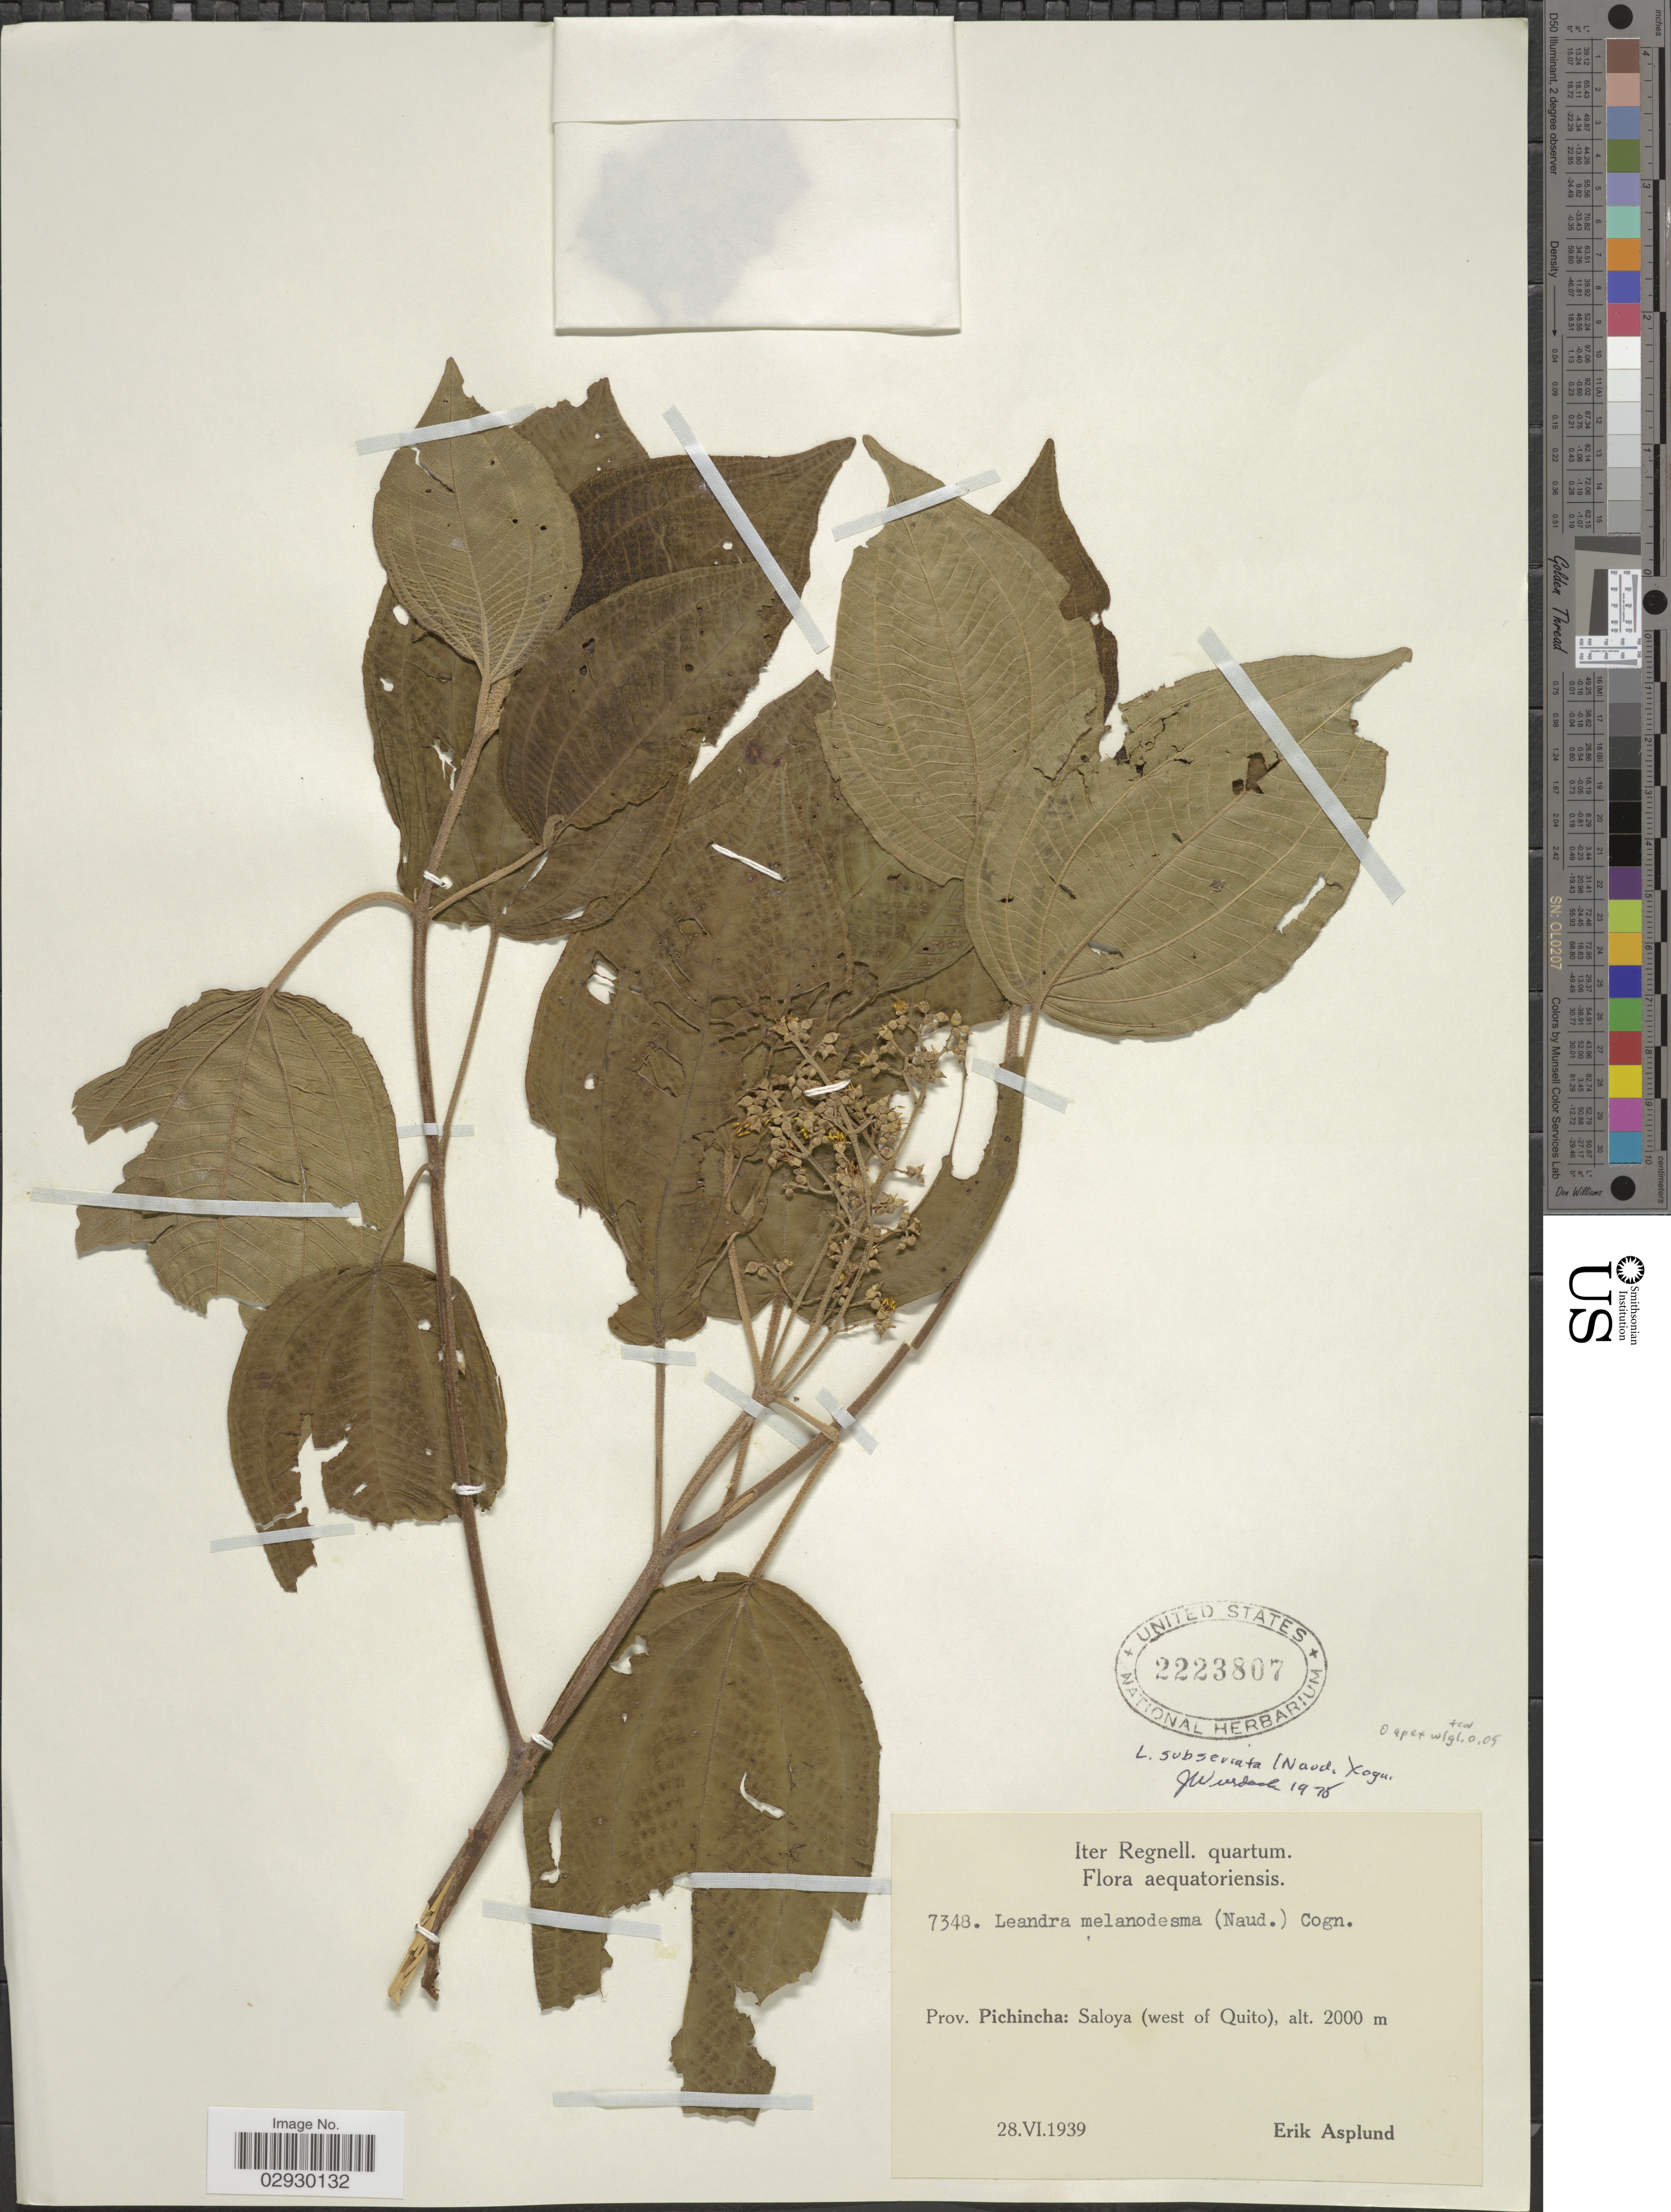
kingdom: Plantae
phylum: Tracheophyta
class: Magnoliopsida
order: Myrtales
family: Melastomataceae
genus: Leandra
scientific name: Leandra subseriata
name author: (Naudin) Cogn.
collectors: E. Asplund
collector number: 7348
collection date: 1939-06-28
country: Ecuador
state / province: Pichincha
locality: Saloya (west of Quito).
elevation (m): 2000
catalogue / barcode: US 2223807